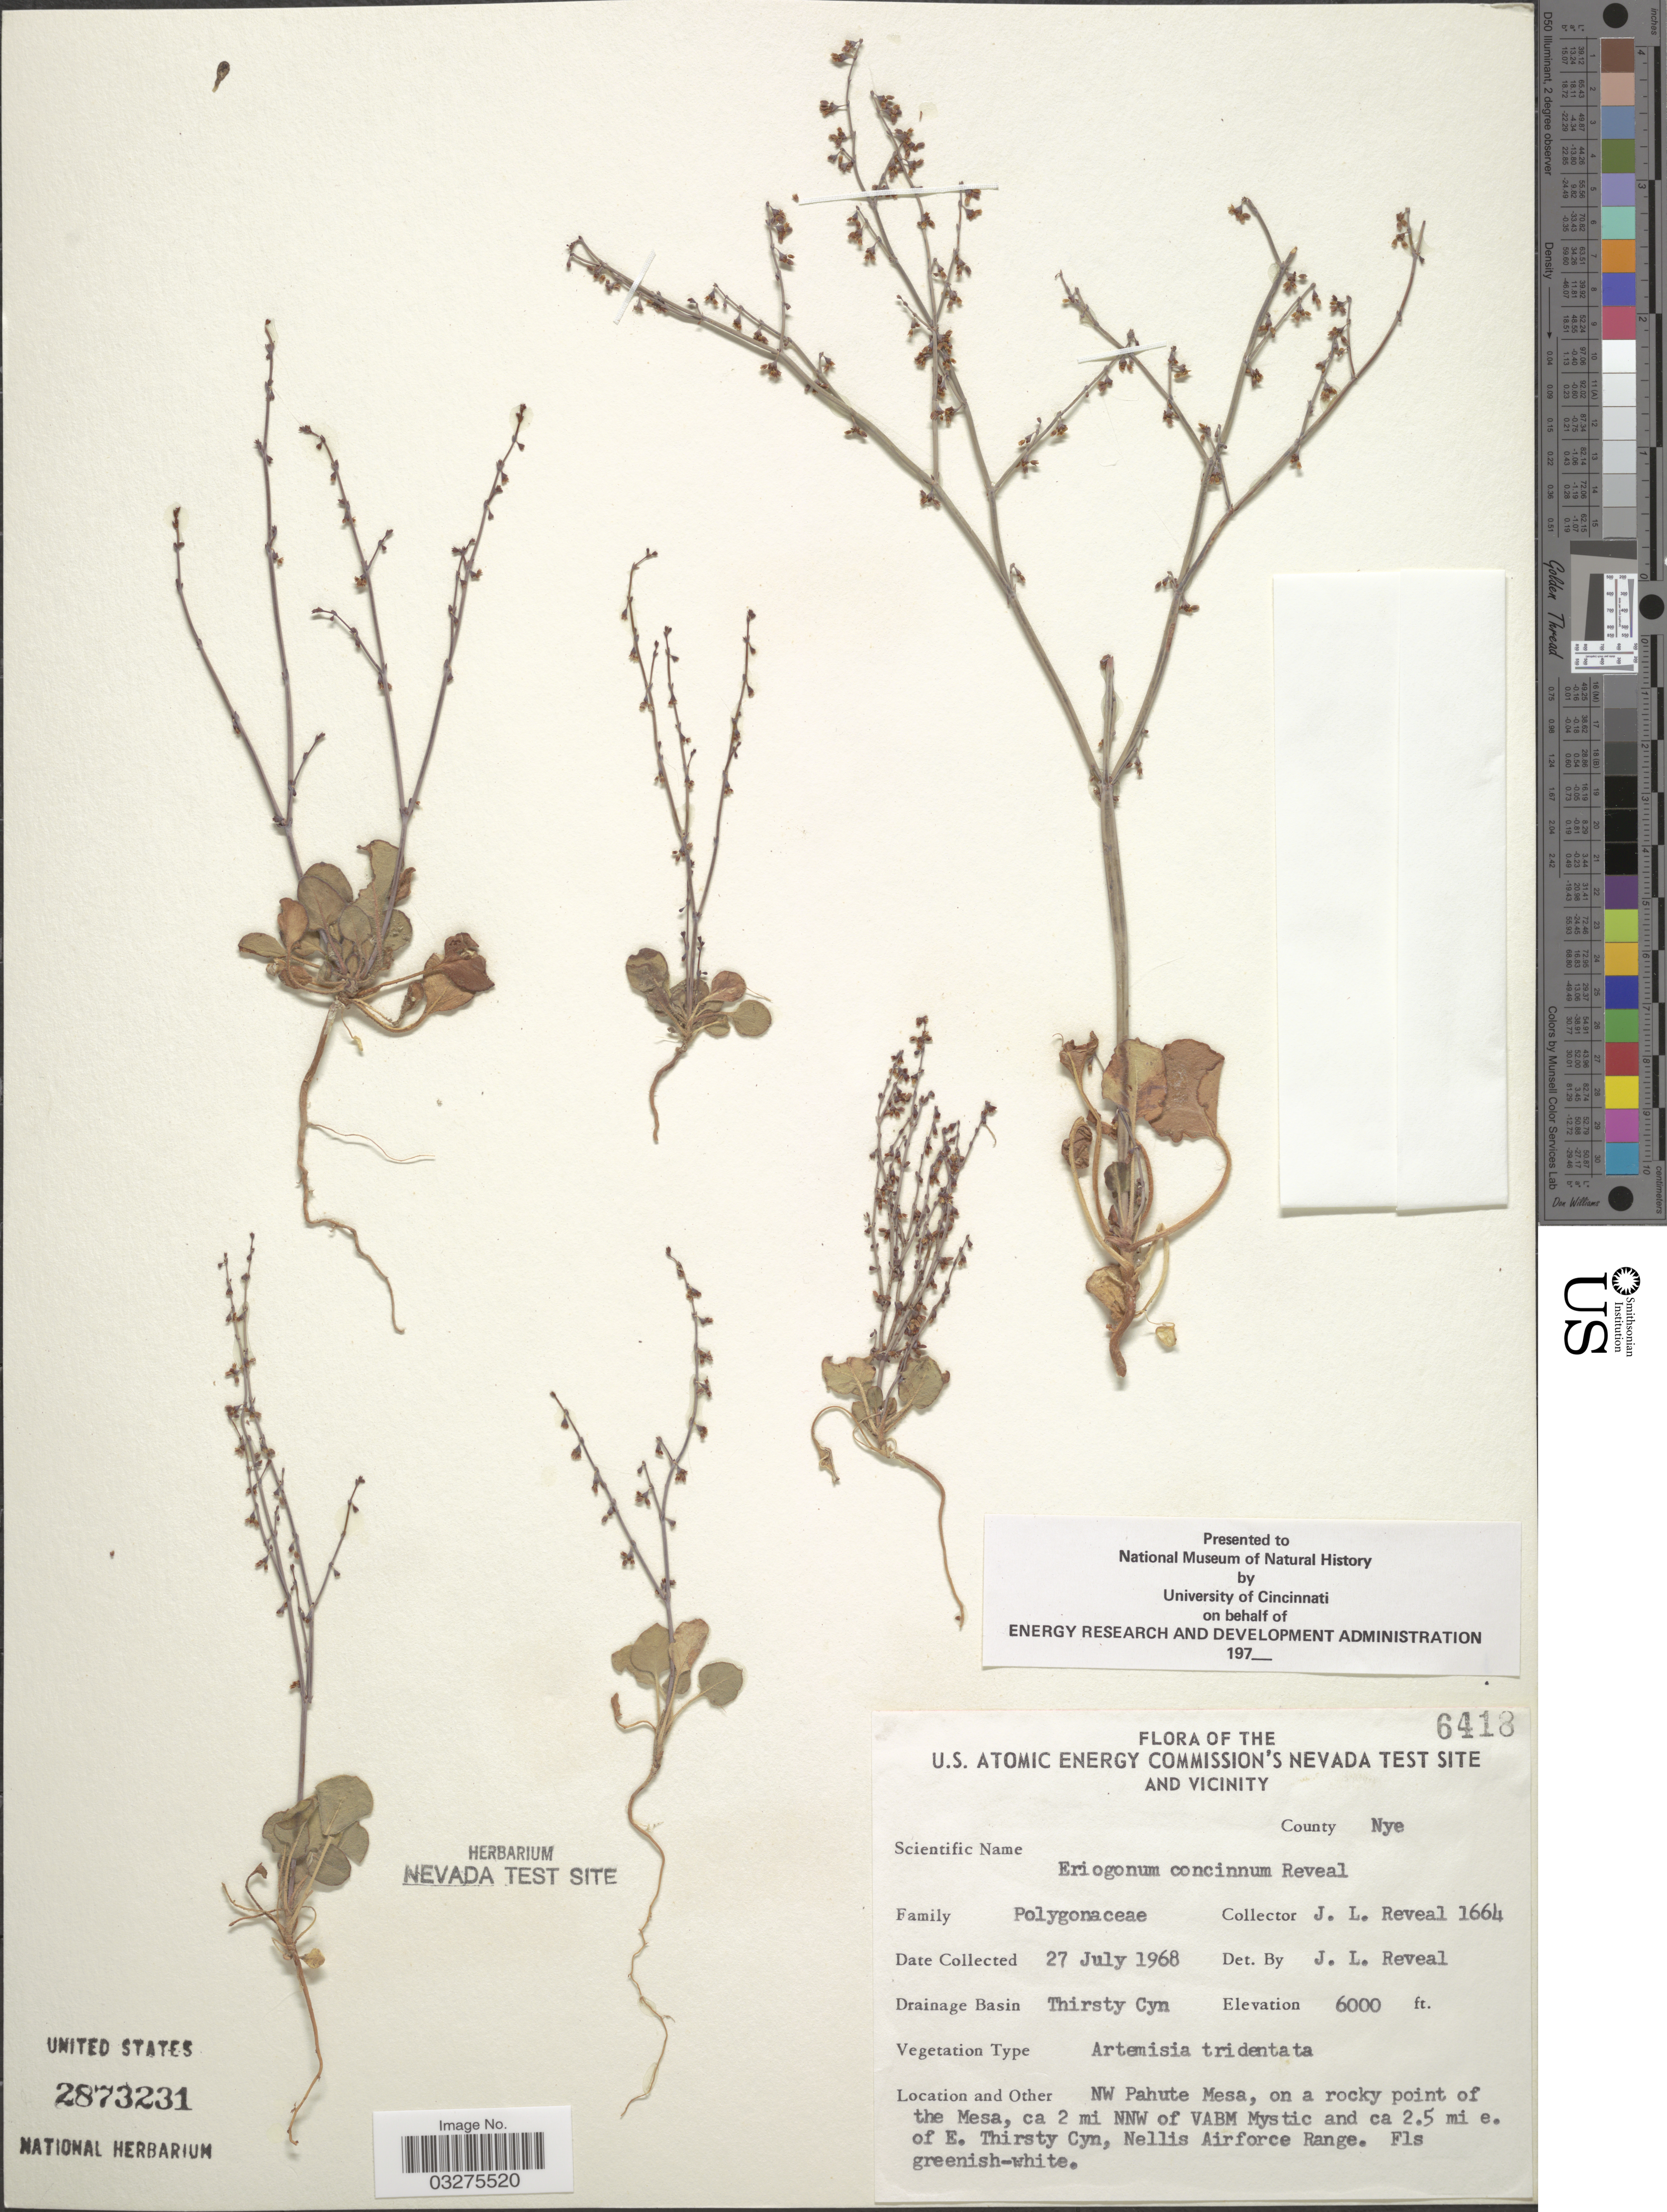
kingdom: Plantae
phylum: Tracheophyta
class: Magnoliopsida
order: Caryophyllales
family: Polygonaceae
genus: Eriogonum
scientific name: Eriogonum concinnum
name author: Reveal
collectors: J. L. Reveal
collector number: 1664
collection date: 1968-07-27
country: United States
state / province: Nevada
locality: U.S. Atomic Energy Commission's Nevada Test Site and vicinity. County Nye. Drainage Basin Thirsty Cyn. NW Pahute Mesa, on a rocky point of the Mesa, ca 2 mi NNW of VABM Mystic and ca 2.5 mi e. of E. Thirsty Cyn, Nellis Airforce Range.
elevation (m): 1829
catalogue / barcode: US 2873231